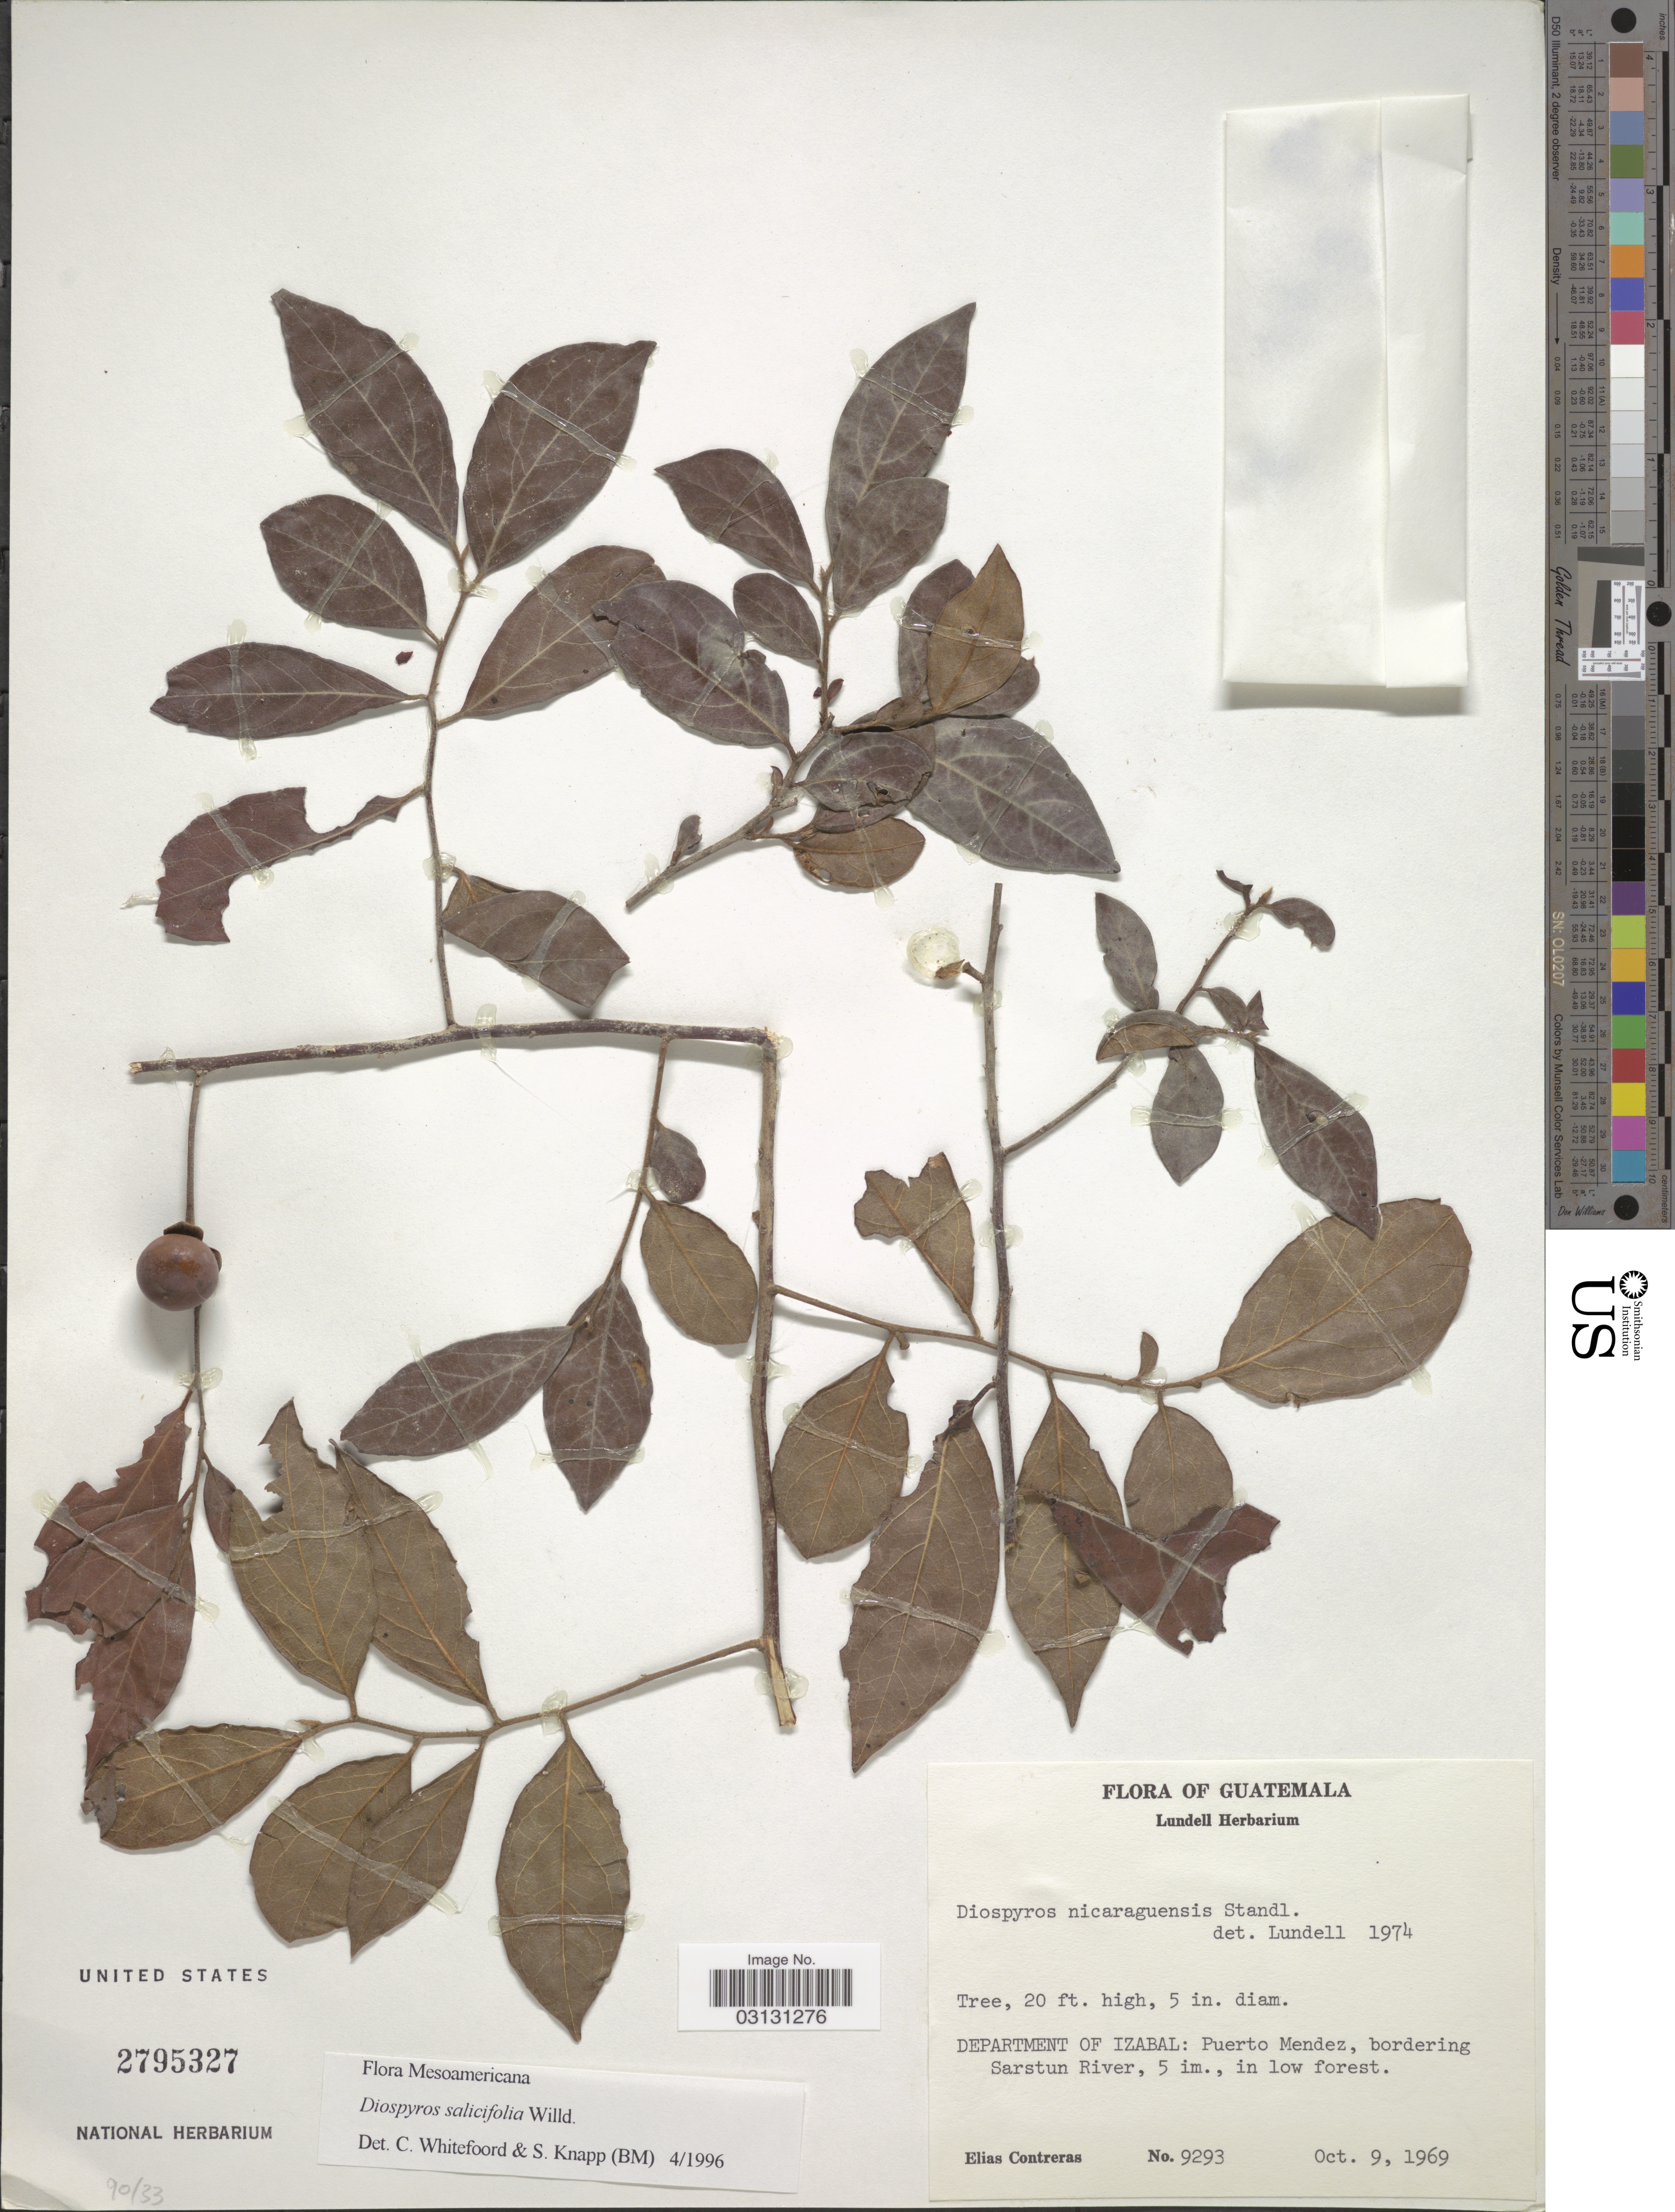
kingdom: Plantae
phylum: Tracheophyta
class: Magnoliopsida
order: Ericales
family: Ebenaceae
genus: Diospyros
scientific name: Diospyros salicifolia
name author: Humb. & Bonpl. ex Willd.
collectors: E. Contreras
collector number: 9293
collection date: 1969-10-09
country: Guatemala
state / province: Izabal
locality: Department of Izabal: Puerto Mendez, bordering Sarstun River.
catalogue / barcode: US 2795327